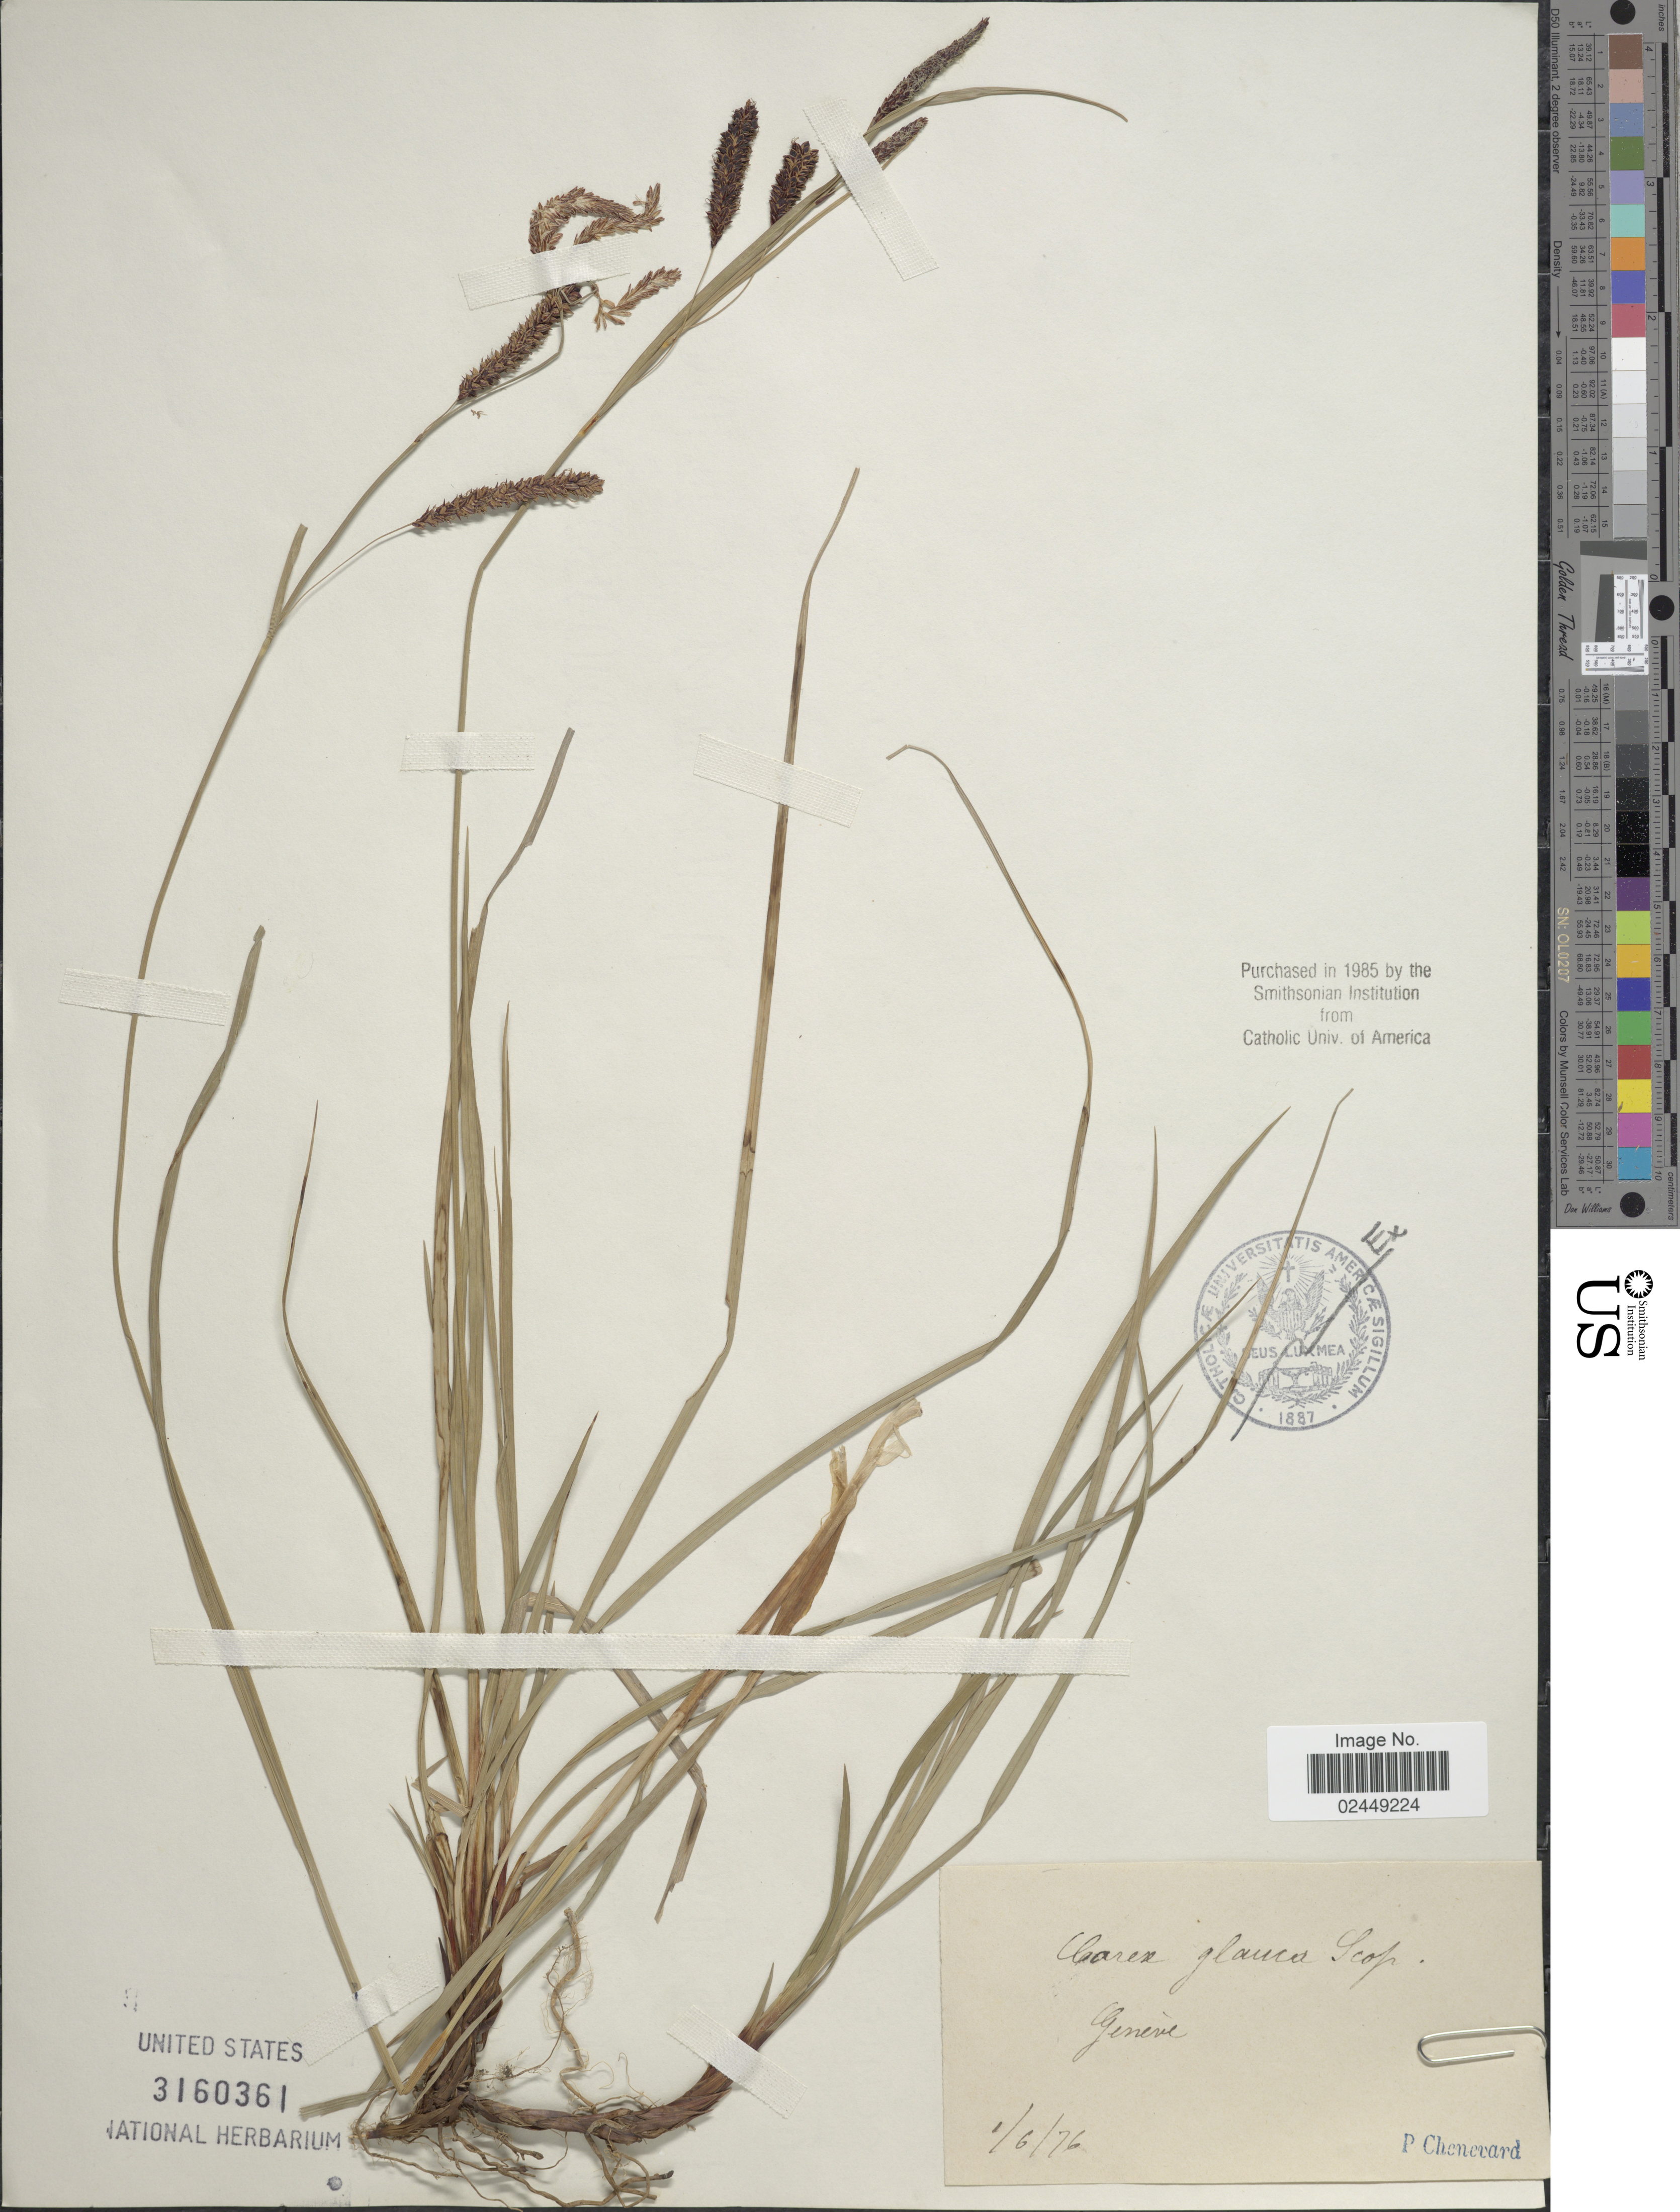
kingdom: Plantae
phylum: Tracheophyta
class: Liliopsida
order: Poales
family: Cyperaceae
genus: Carex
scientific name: Carex flacca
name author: Schreb.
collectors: P. Chenevard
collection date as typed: Transcribed d/m/y: 1/6/76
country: Switzerland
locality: Geneve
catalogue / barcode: US 3160361